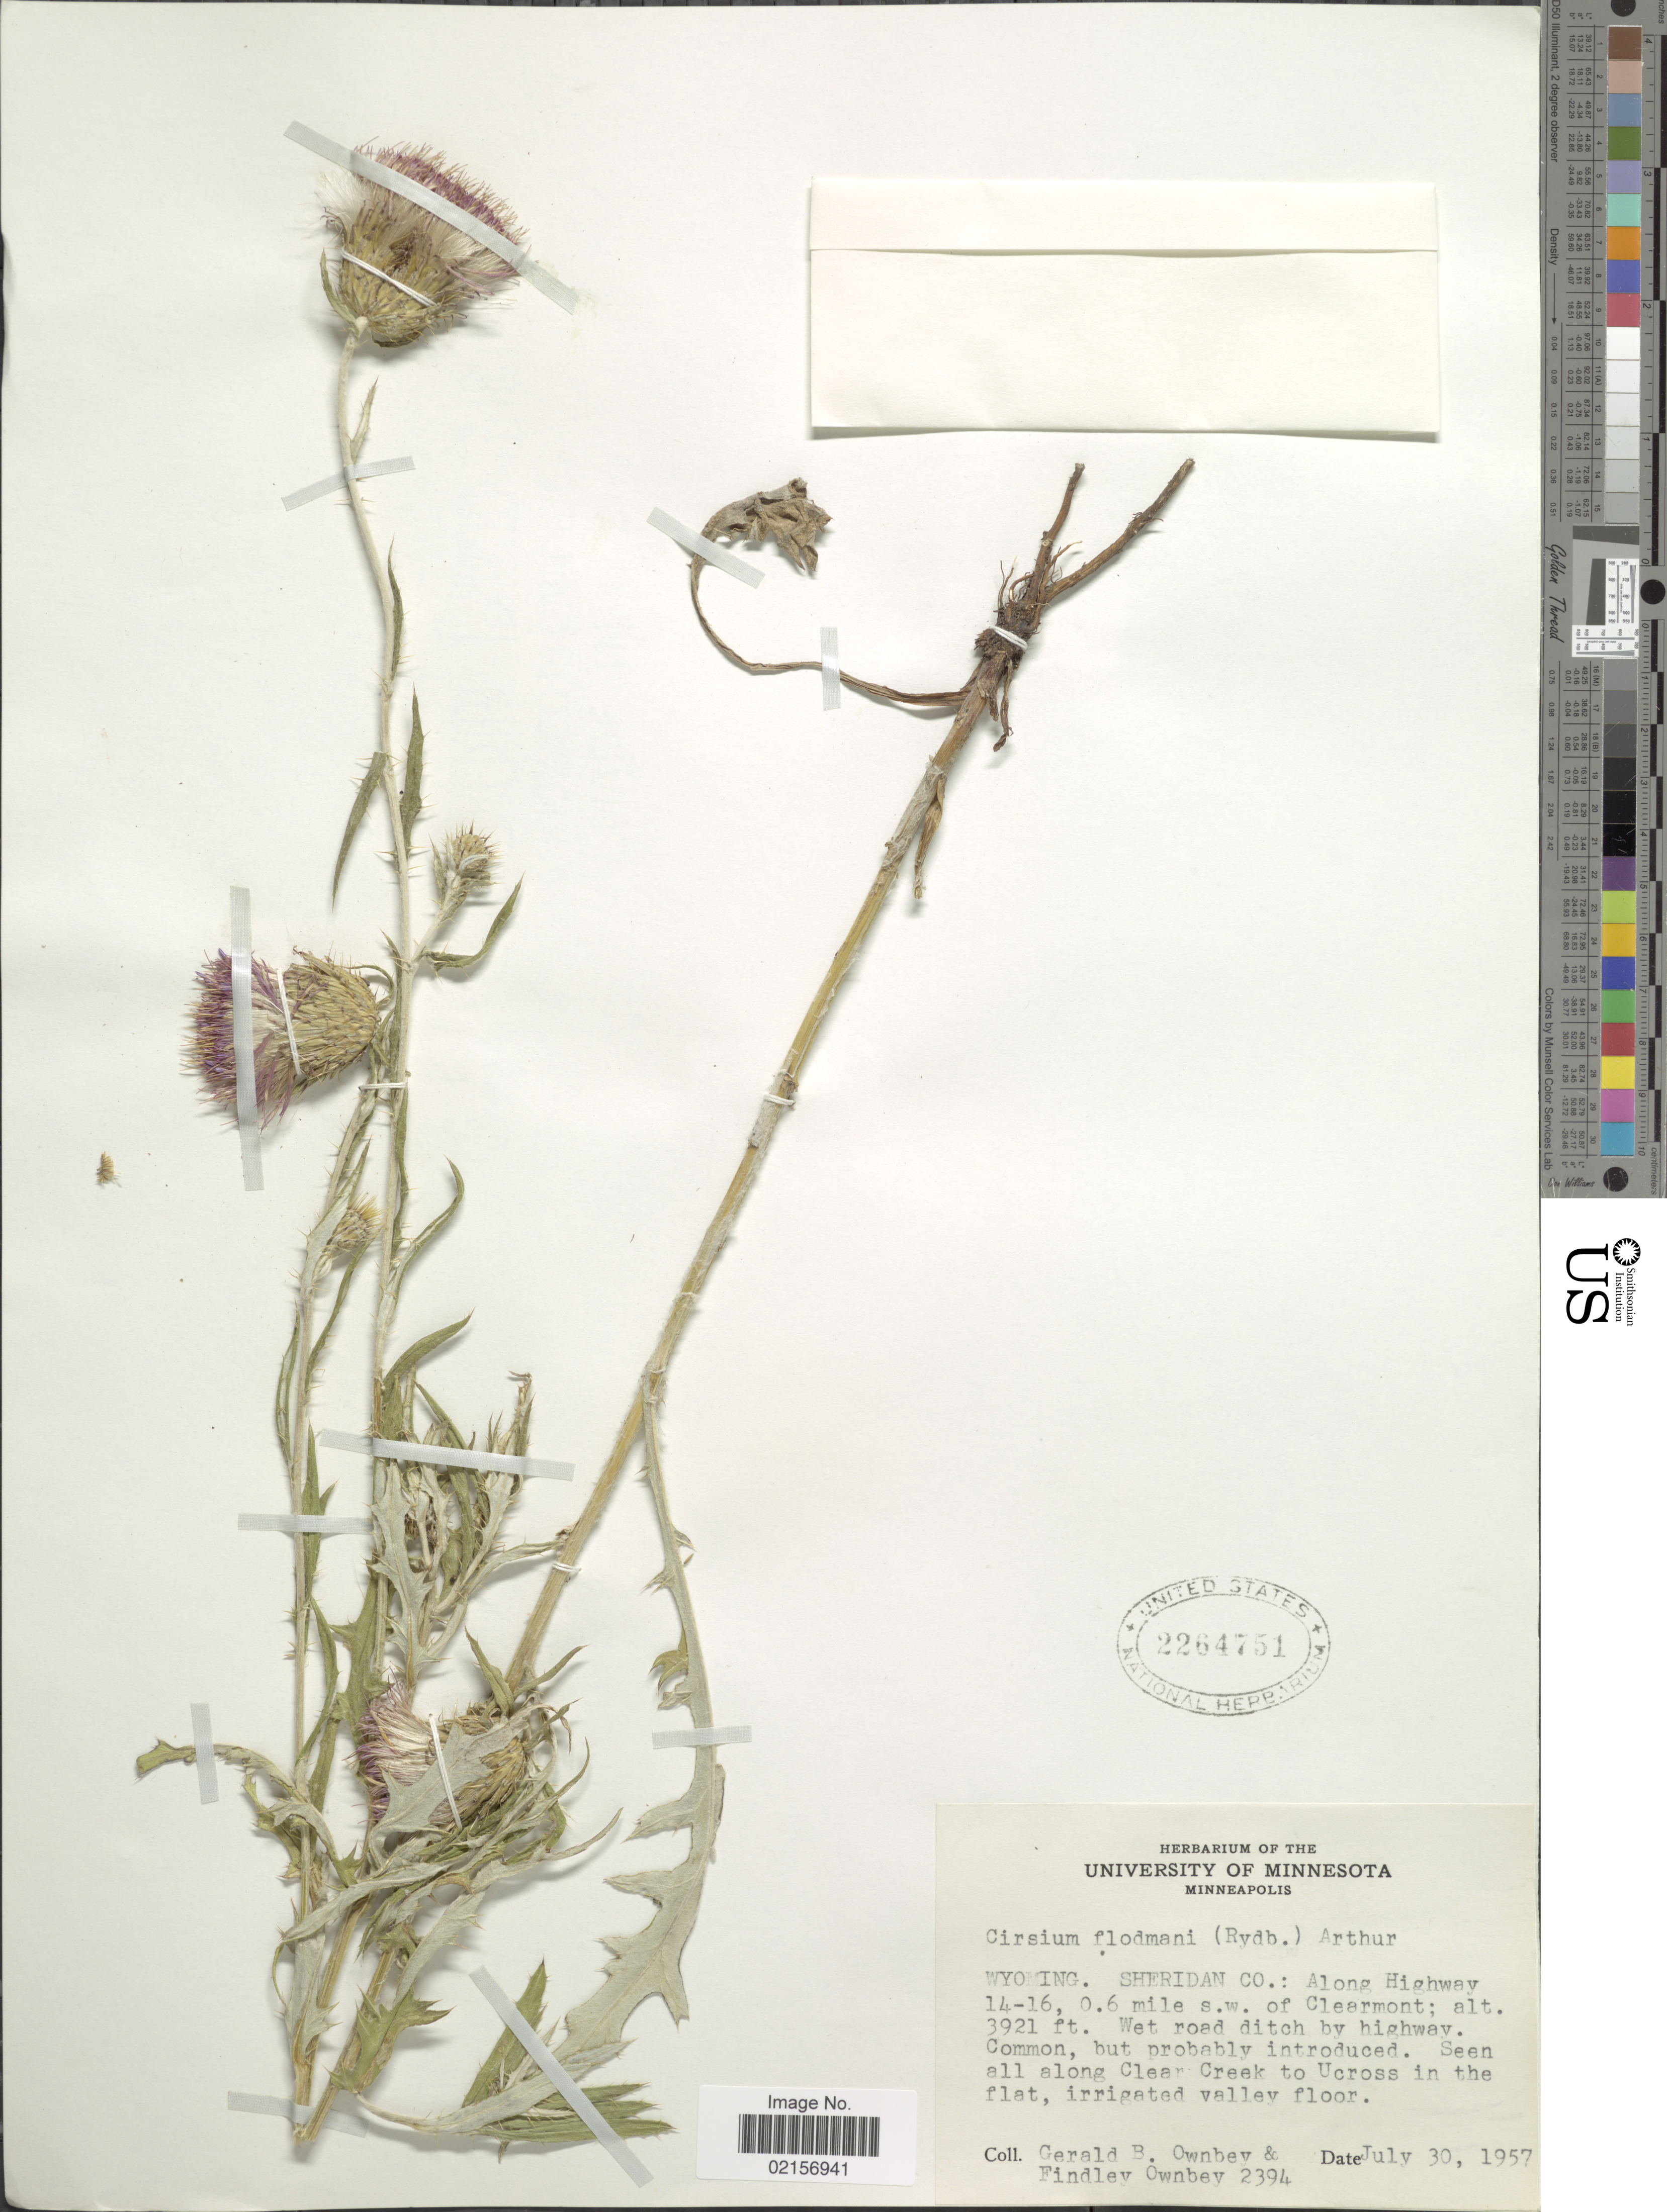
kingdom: Plantae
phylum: Tracheophyta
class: Magnoliopsida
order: Asterales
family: Asteraceae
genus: Cirsium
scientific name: Cirsium flodmanii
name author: (Rydb.) Arthur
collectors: G. B. Ownbey & F. Ownbey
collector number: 2394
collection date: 1957-07-30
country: United States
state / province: Wyoming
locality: Sheridan Co.: along Highway 14-16, 0.6 mile s.w. of Clearmont, wet road ditch by highway, seen all along Clear Creek to Ucross in the flat, irrigated valley floor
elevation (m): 1195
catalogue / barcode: US 2264751